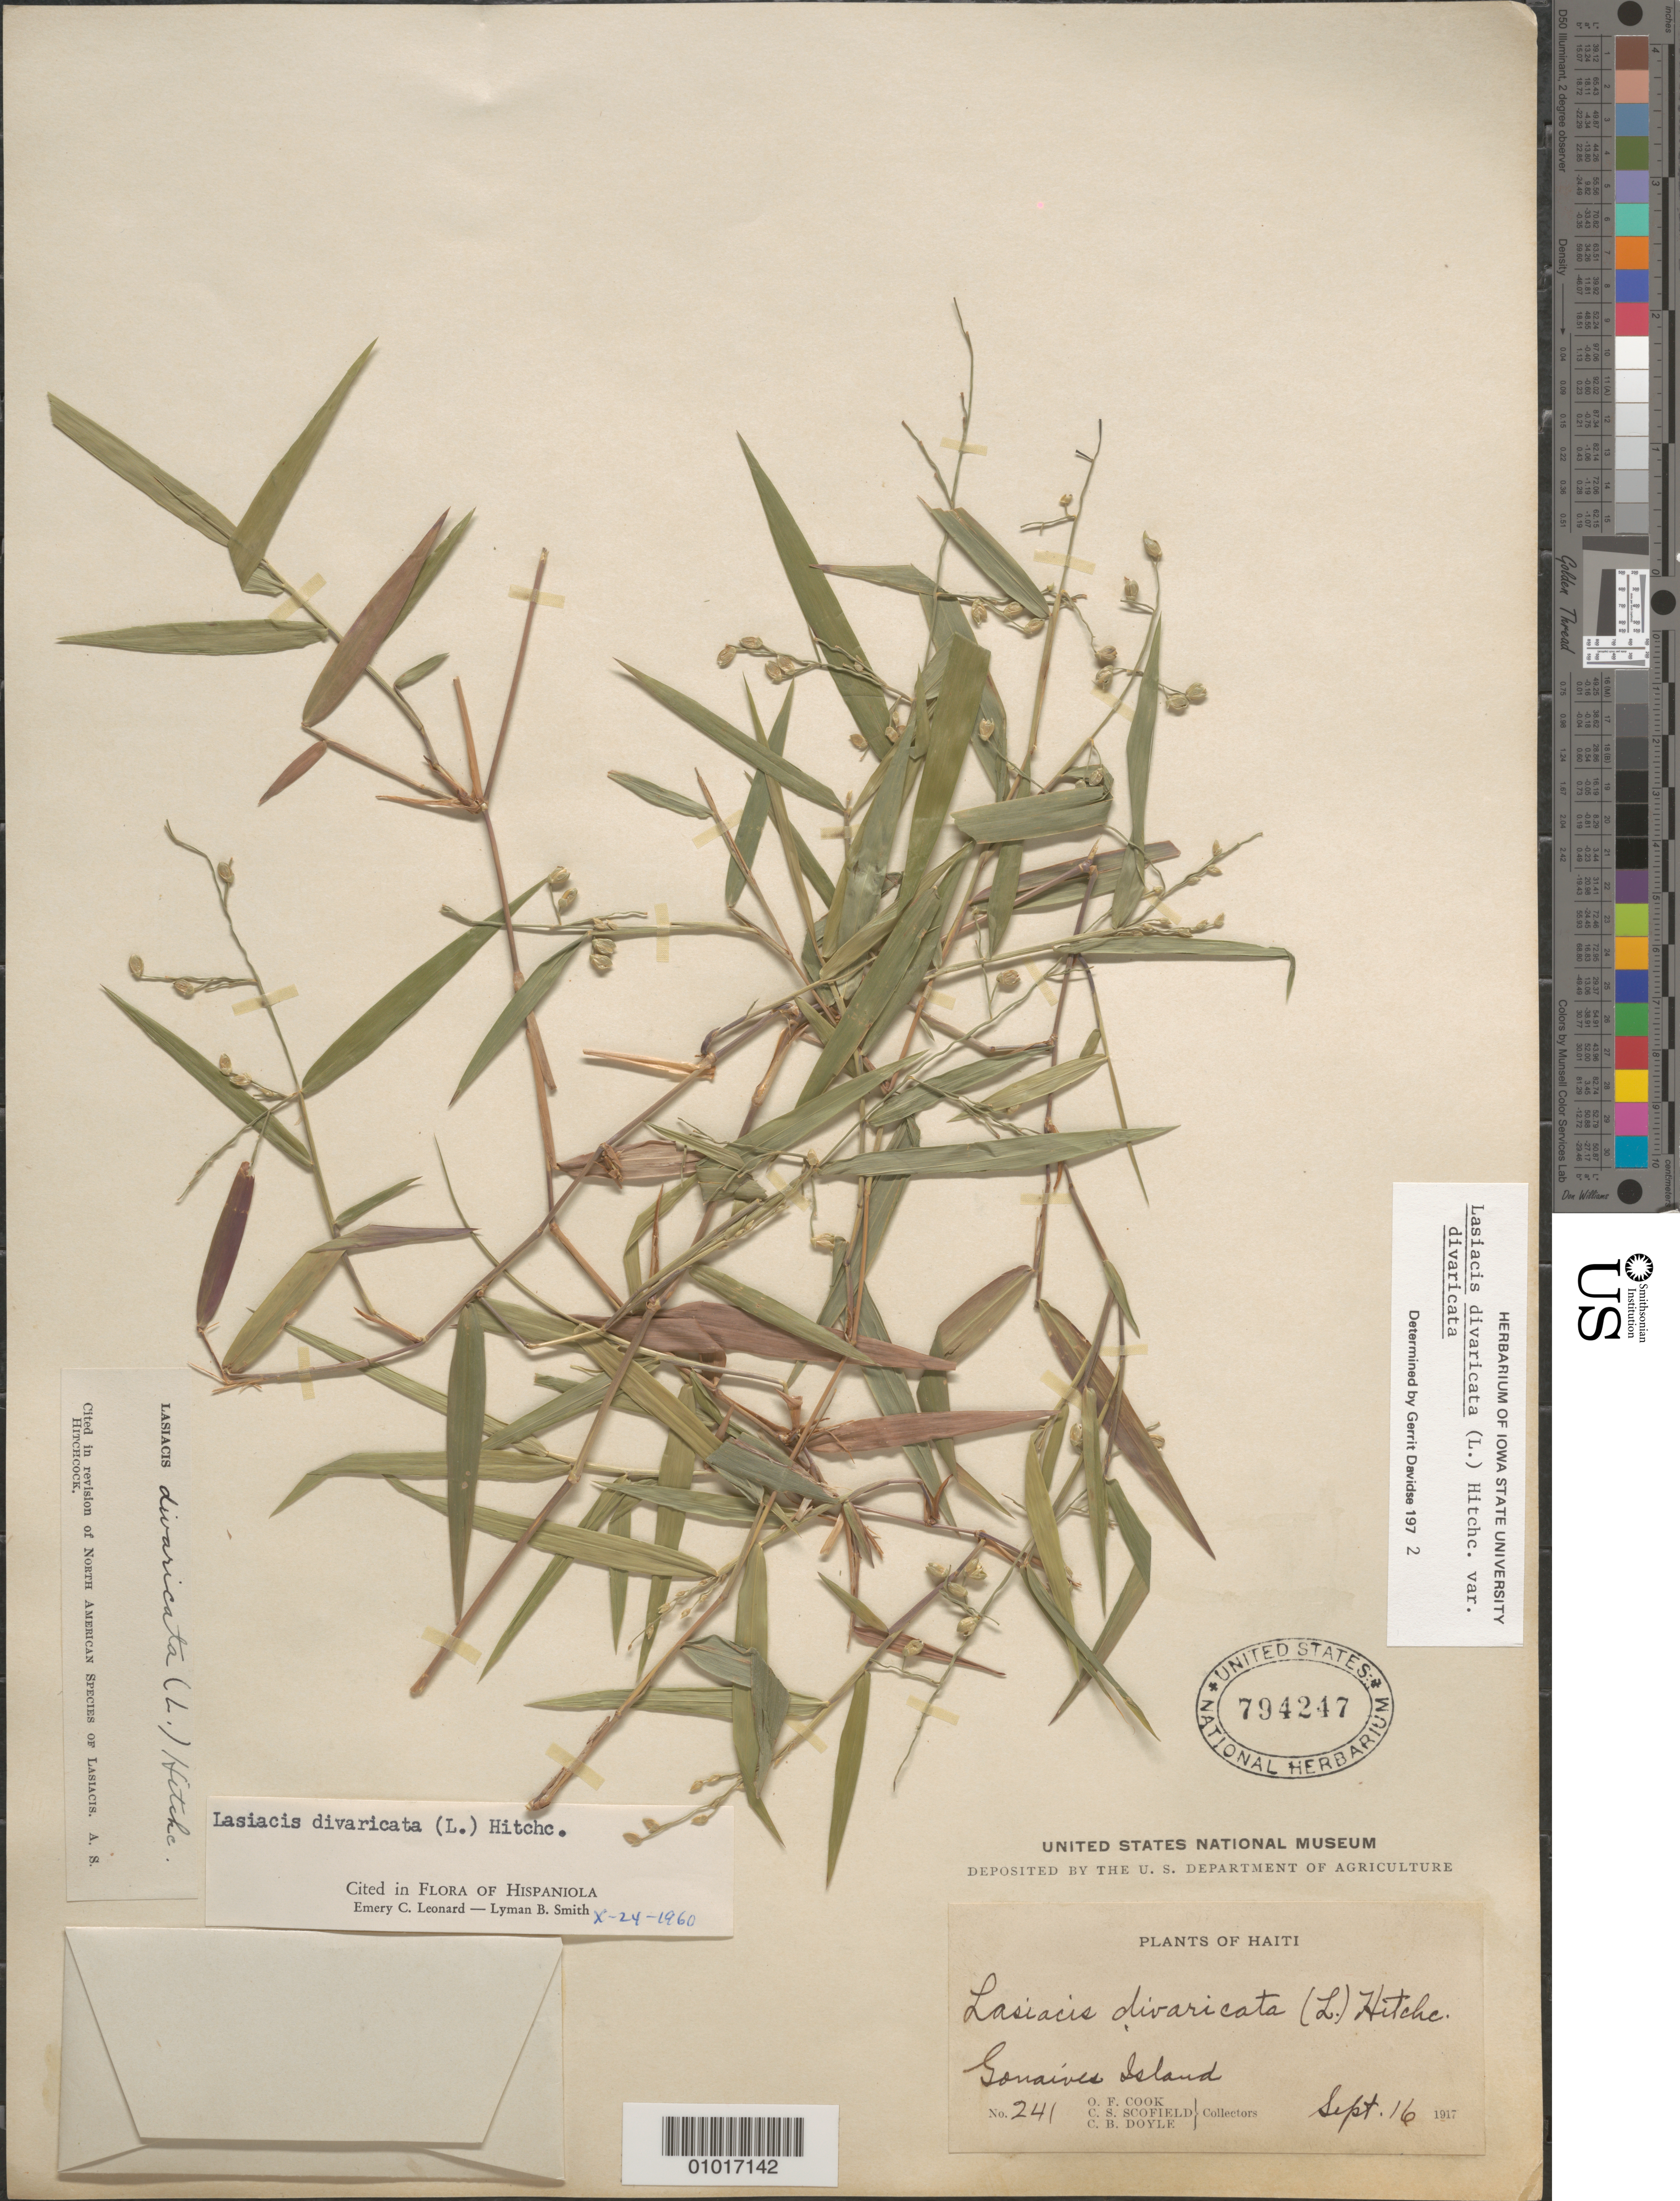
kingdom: Plantae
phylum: Tracheophyta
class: Liliopsida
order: Poales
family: Poaceae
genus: Lasiacis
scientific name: Lasiacis divaricata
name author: (L.) Hitchc.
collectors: O. F. Cook, C. Scofield & C. Doyle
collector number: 241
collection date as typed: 16 Sep 1917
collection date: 1917-09-16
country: Haiti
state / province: Óuest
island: Île de la Gonâve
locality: Sonaives island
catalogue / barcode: US 794247